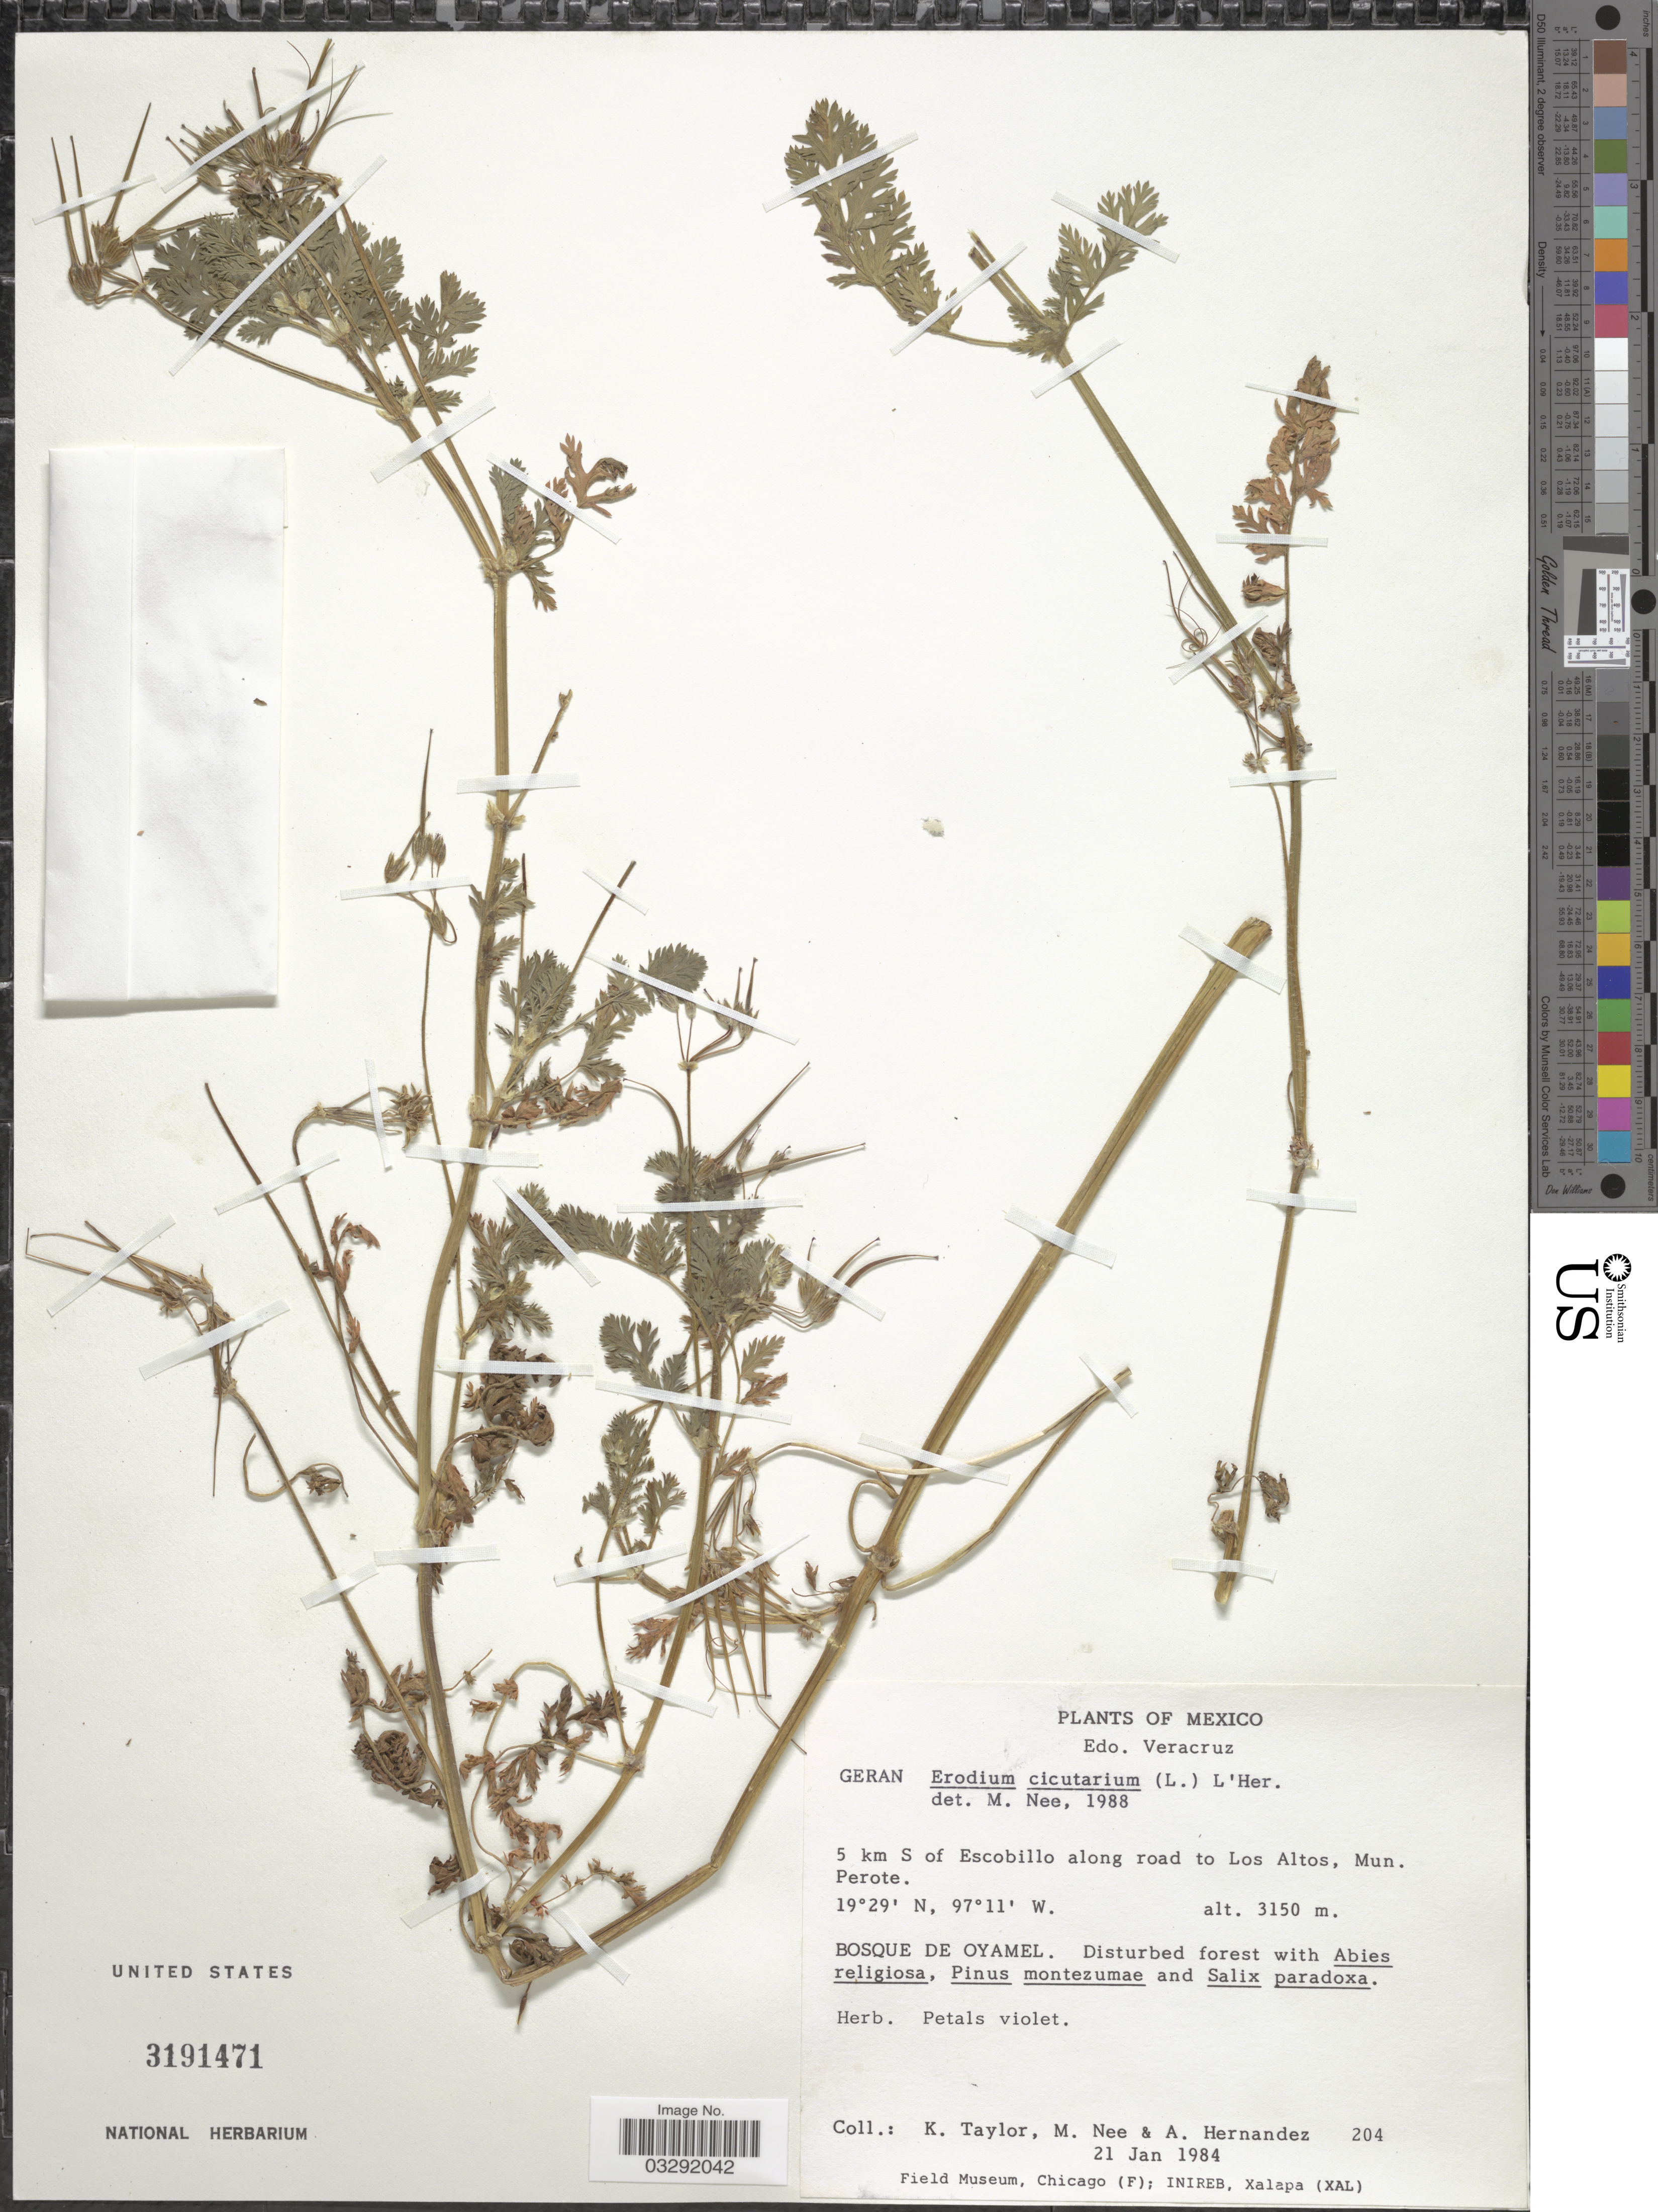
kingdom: Plantae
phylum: Tracheophyta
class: Magnoliopsida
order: Geraniales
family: Geraniaceae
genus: Erodium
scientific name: Erodium cicutarium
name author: (L.) L'Hér.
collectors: K. Taylor, M. Nee & A. Hernandez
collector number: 204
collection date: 1984-01-21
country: Mexico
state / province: Veracruz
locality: Edo. Veracruz. 5 km S of Escobillo along road to Los Altos, Mun. Perote. Bosque de Oyamel.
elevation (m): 3150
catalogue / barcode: US 3191471